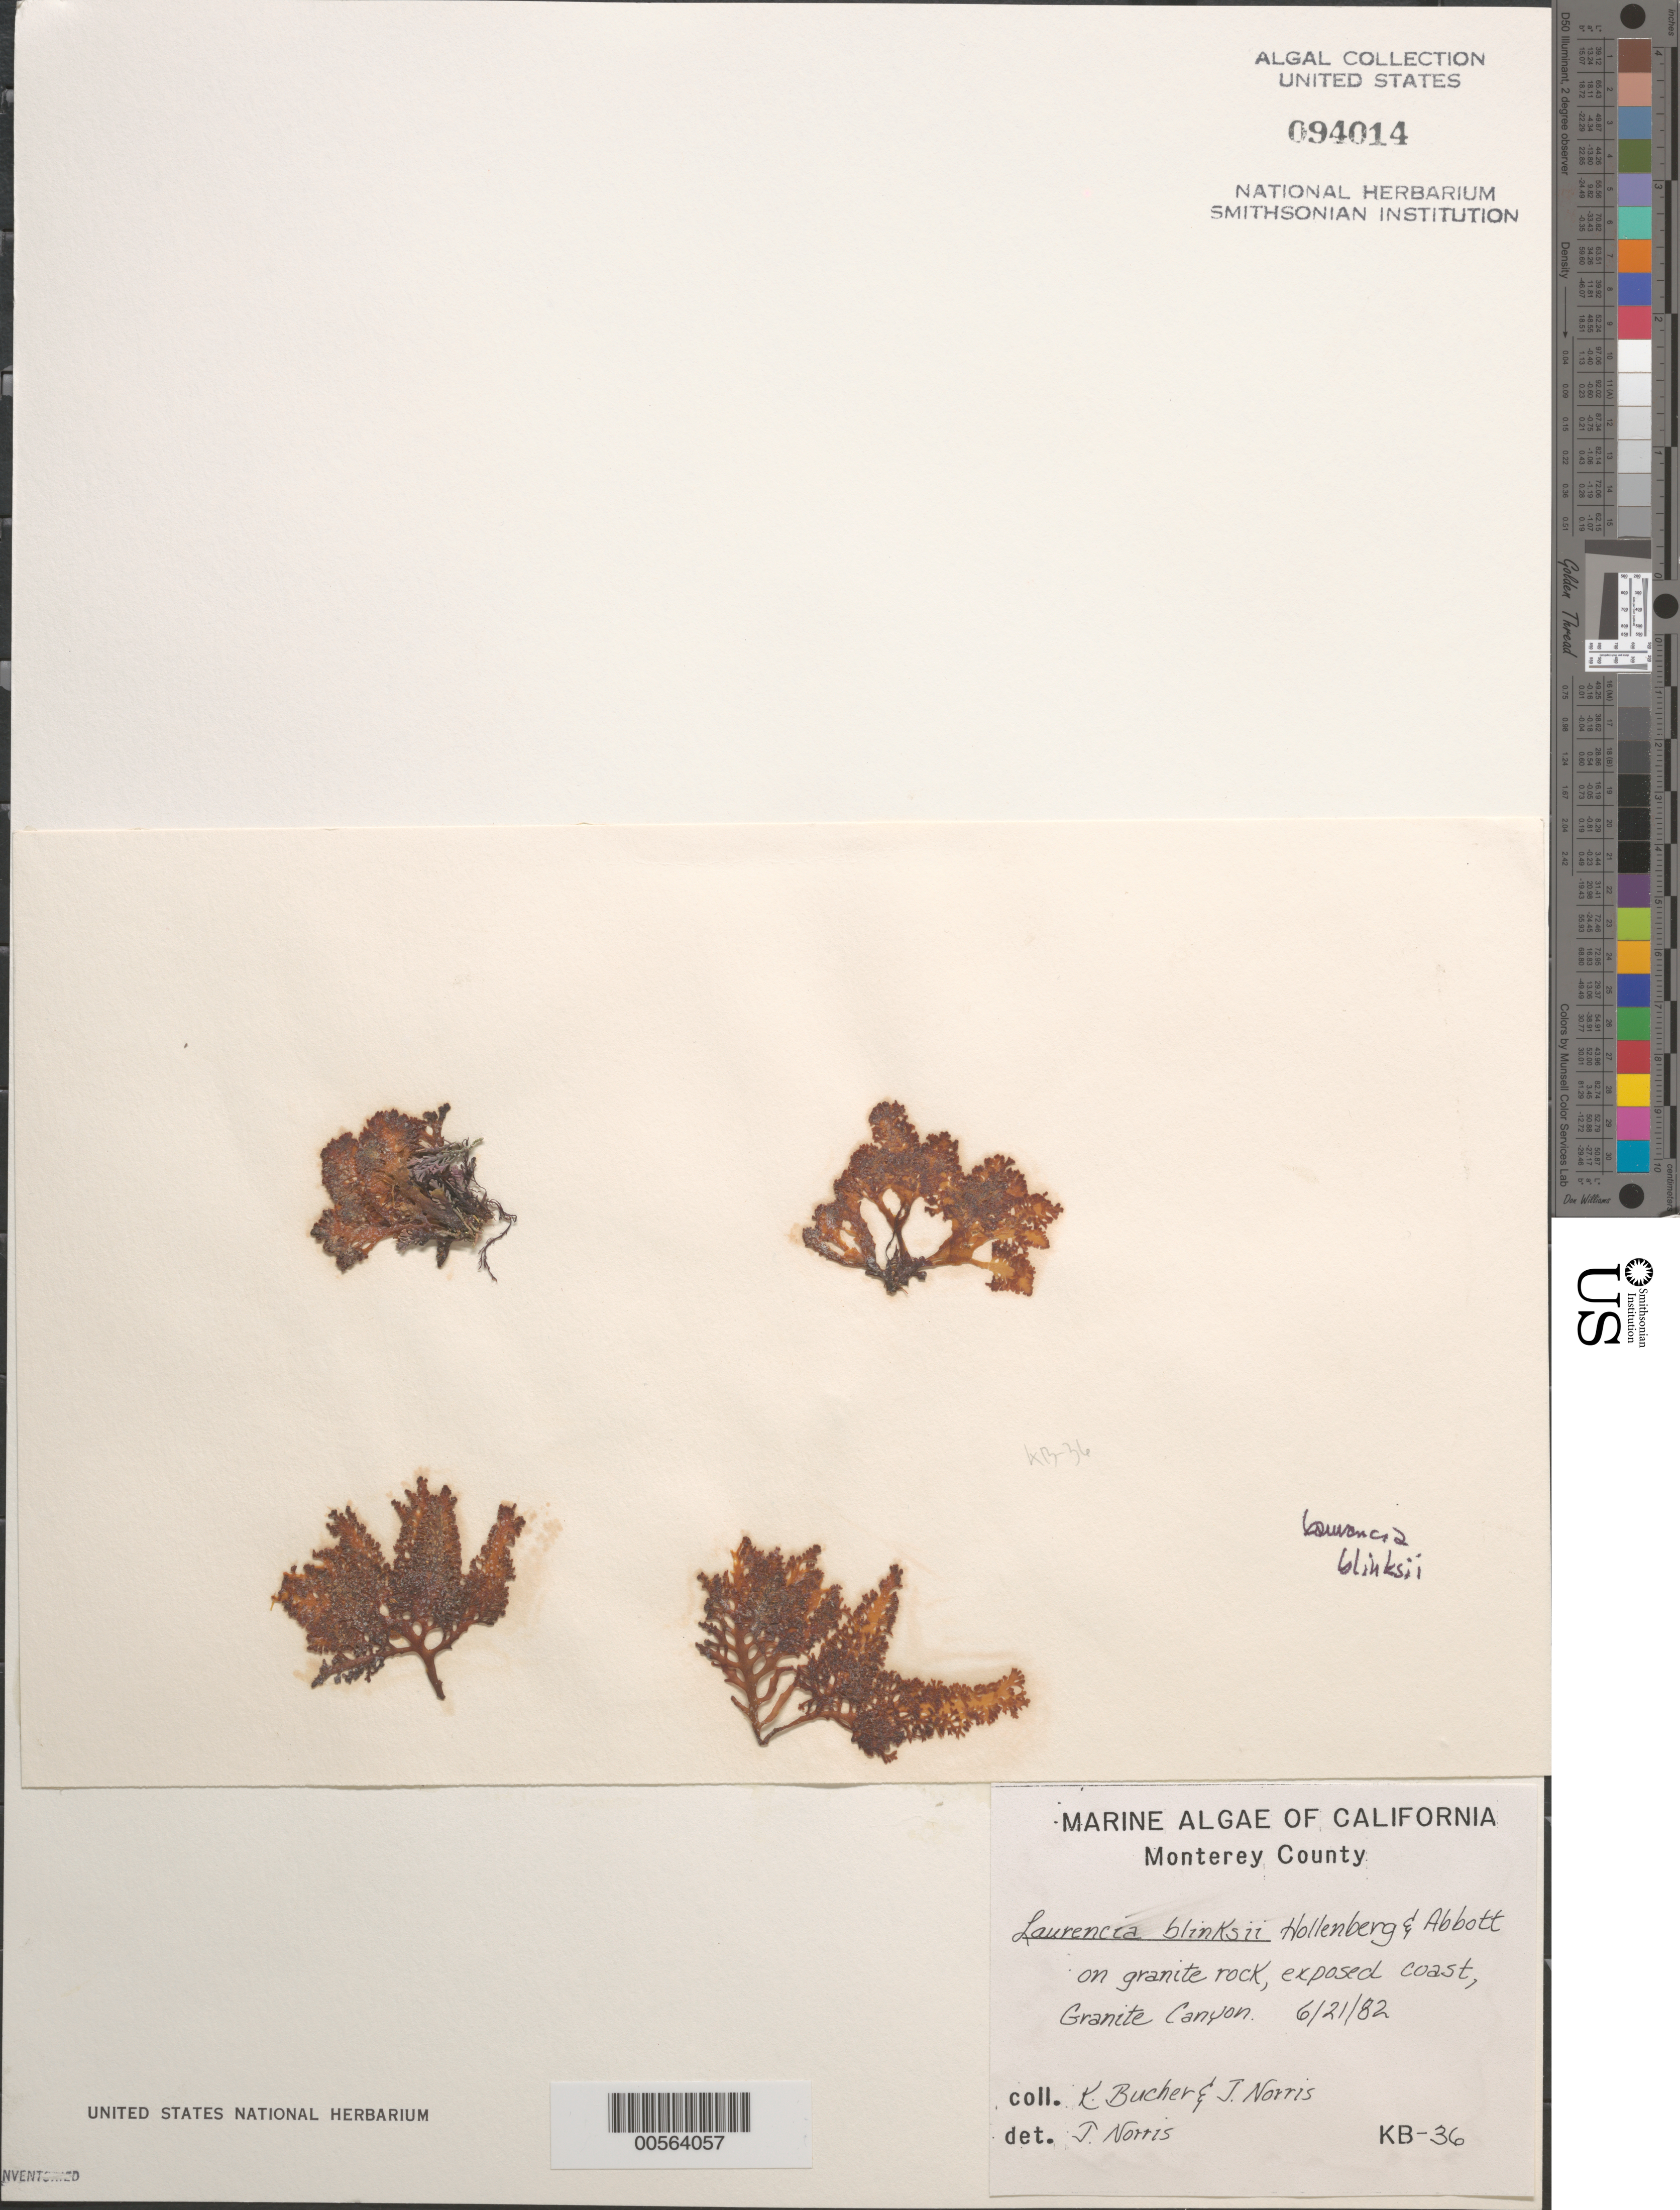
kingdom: Plantae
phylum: Rhodophyta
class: Florideophyceae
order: Ceramiales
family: Rhodomelaceae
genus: Osmundea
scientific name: Osmundea blinksii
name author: (Hollenb. & I.A. Abbott) K.W. Nam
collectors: K. E. Bucher & J. N. Norris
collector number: KB-36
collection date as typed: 21 Jun 1982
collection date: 1982-06-21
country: United States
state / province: California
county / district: Monterey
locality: Granite Canyon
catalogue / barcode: US 94014